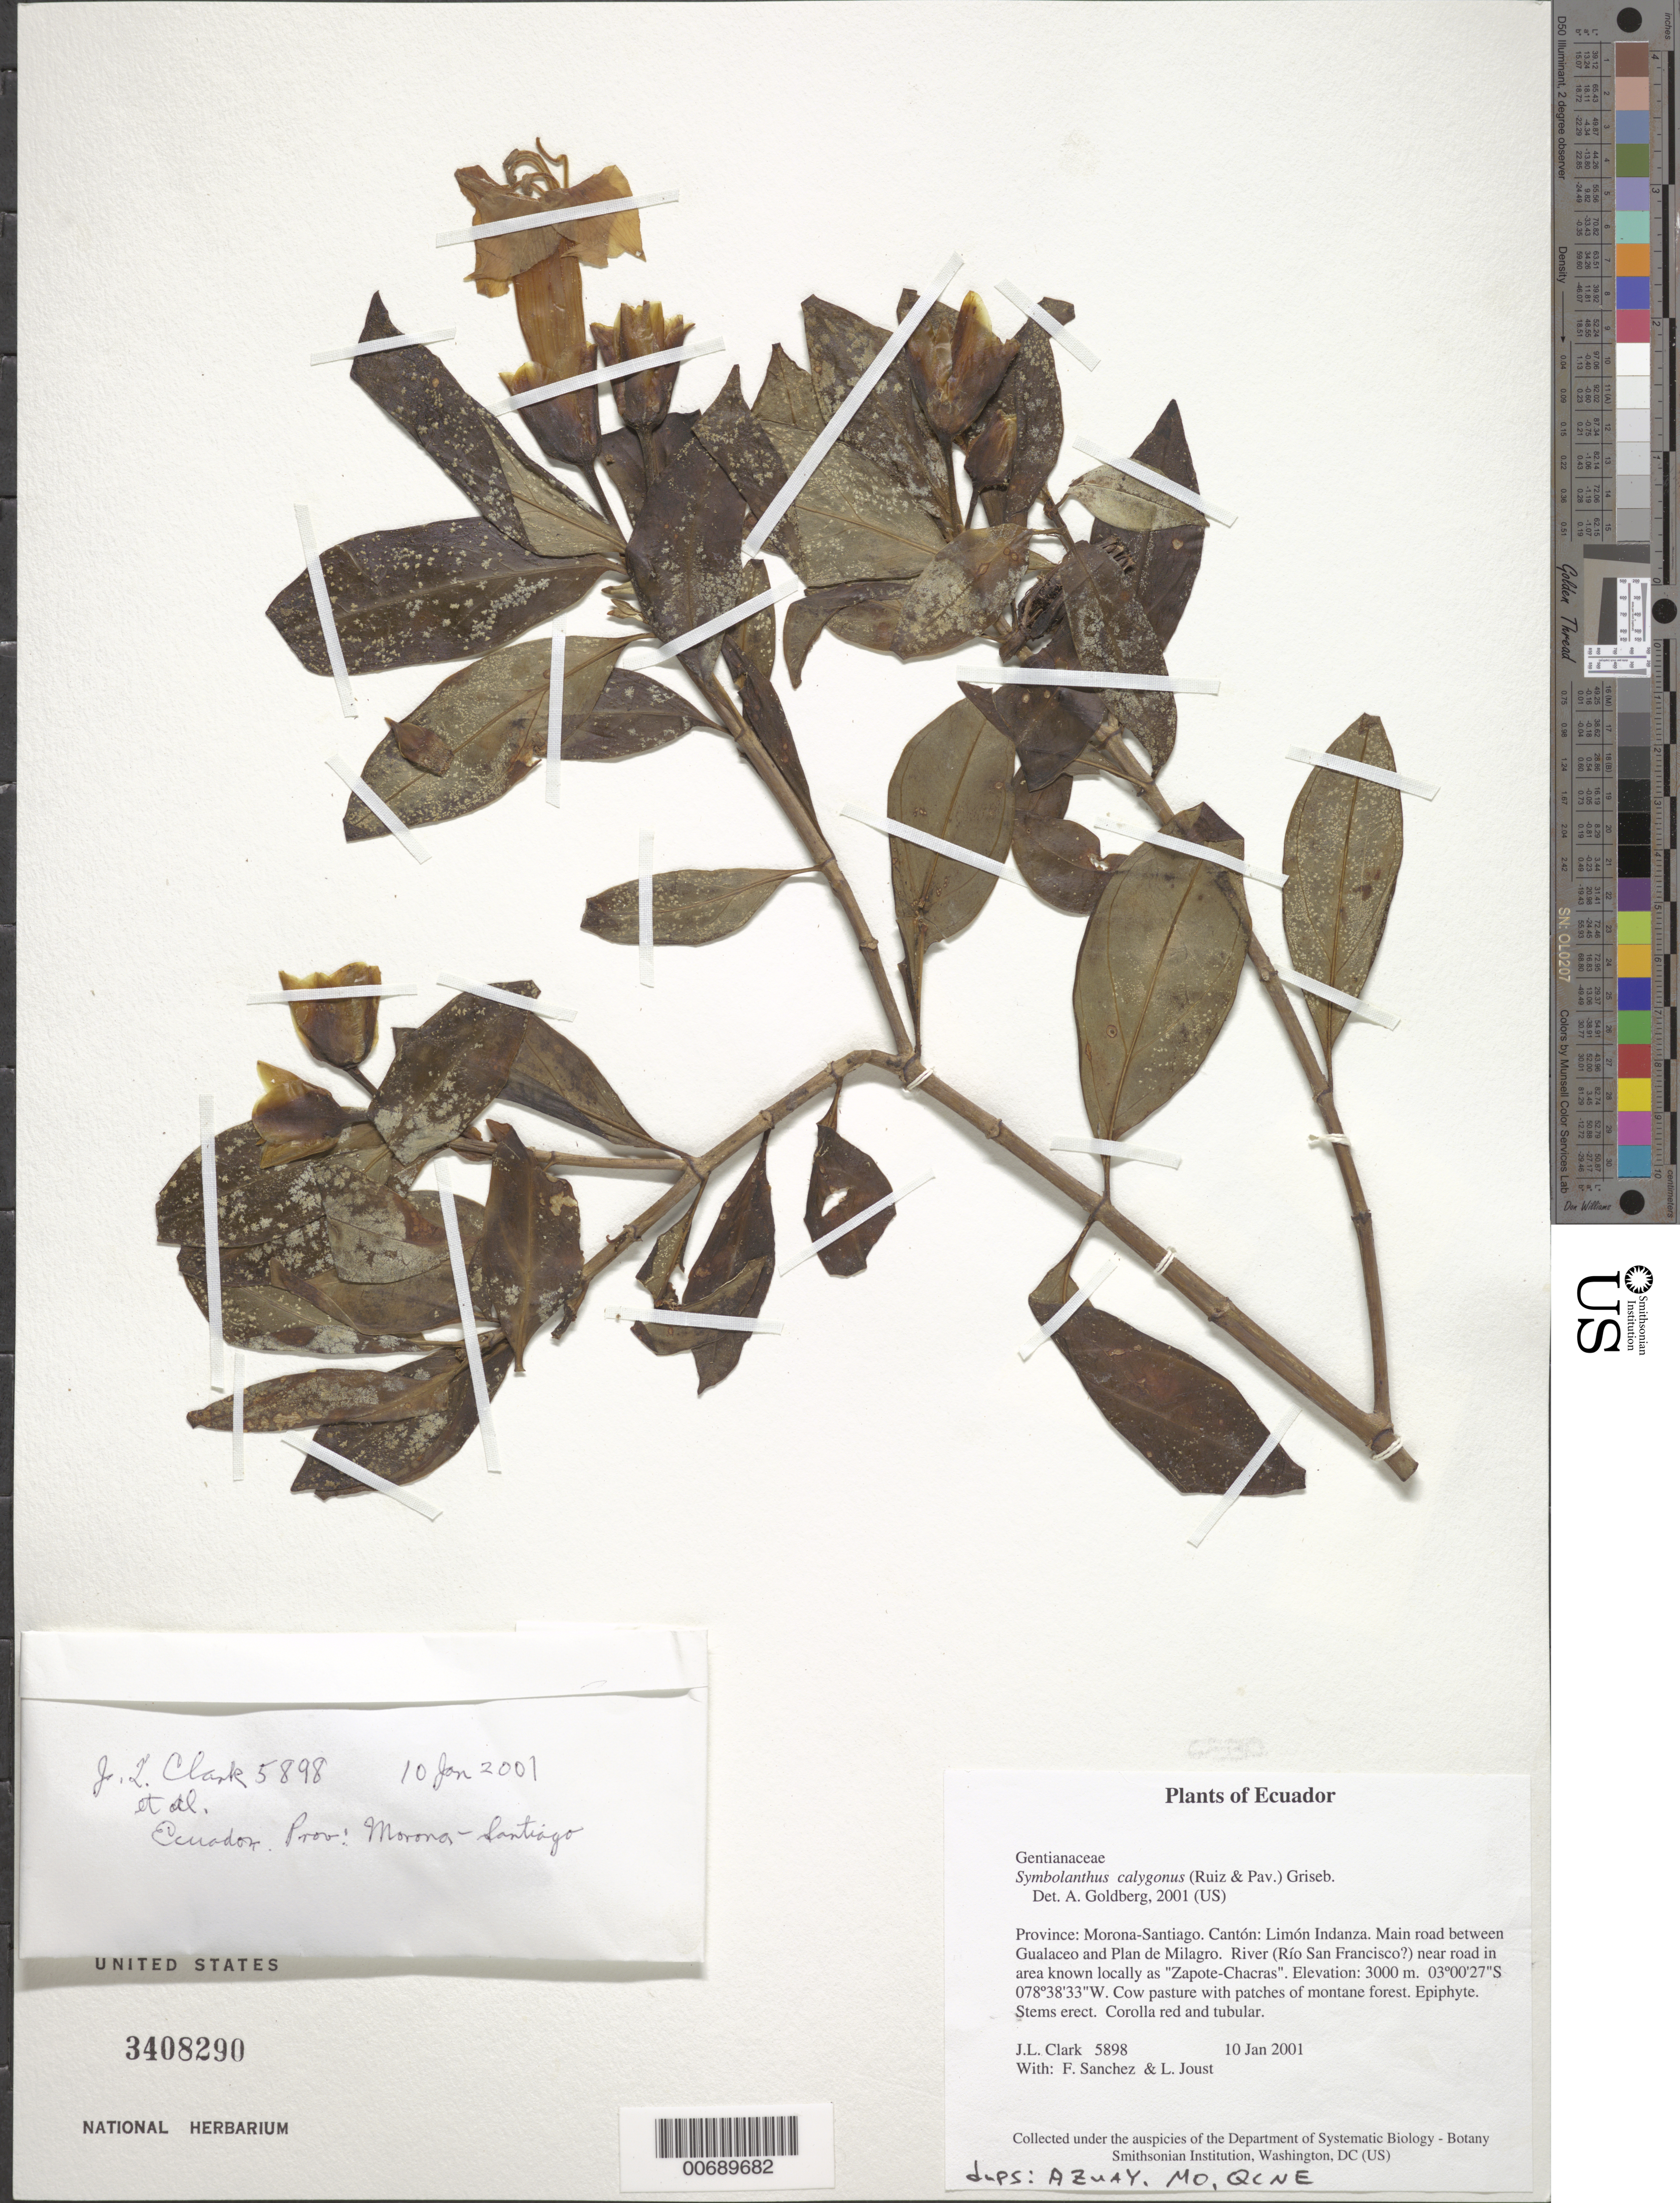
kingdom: Plantae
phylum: Tracheophyta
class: Magnoliopsida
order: Gentianales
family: Gentianaceae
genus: Symbolanthus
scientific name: Symbolanthus calygonus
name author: (Ruiz & Pav.) Griseb. ex Gilg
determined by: Goldberg, Aaron, (US), NMNH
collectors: J. L. Clark, F. Sanchez & L. Jost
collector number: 5898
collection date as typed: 10 Jan 2001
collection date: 2001-01-10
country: Ecuador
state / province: Morona-Santiago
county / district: Limón Indanza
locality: Main road between Gualaceo and Plan de Milagro. River (Río San Francisco?) near road in area known locally as "Zapote-Chacras"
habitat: Cow pasture with patches of montane forest.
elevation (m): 3000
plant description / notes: AZUAY, MO, QCNE, US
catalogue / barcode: US 3408290